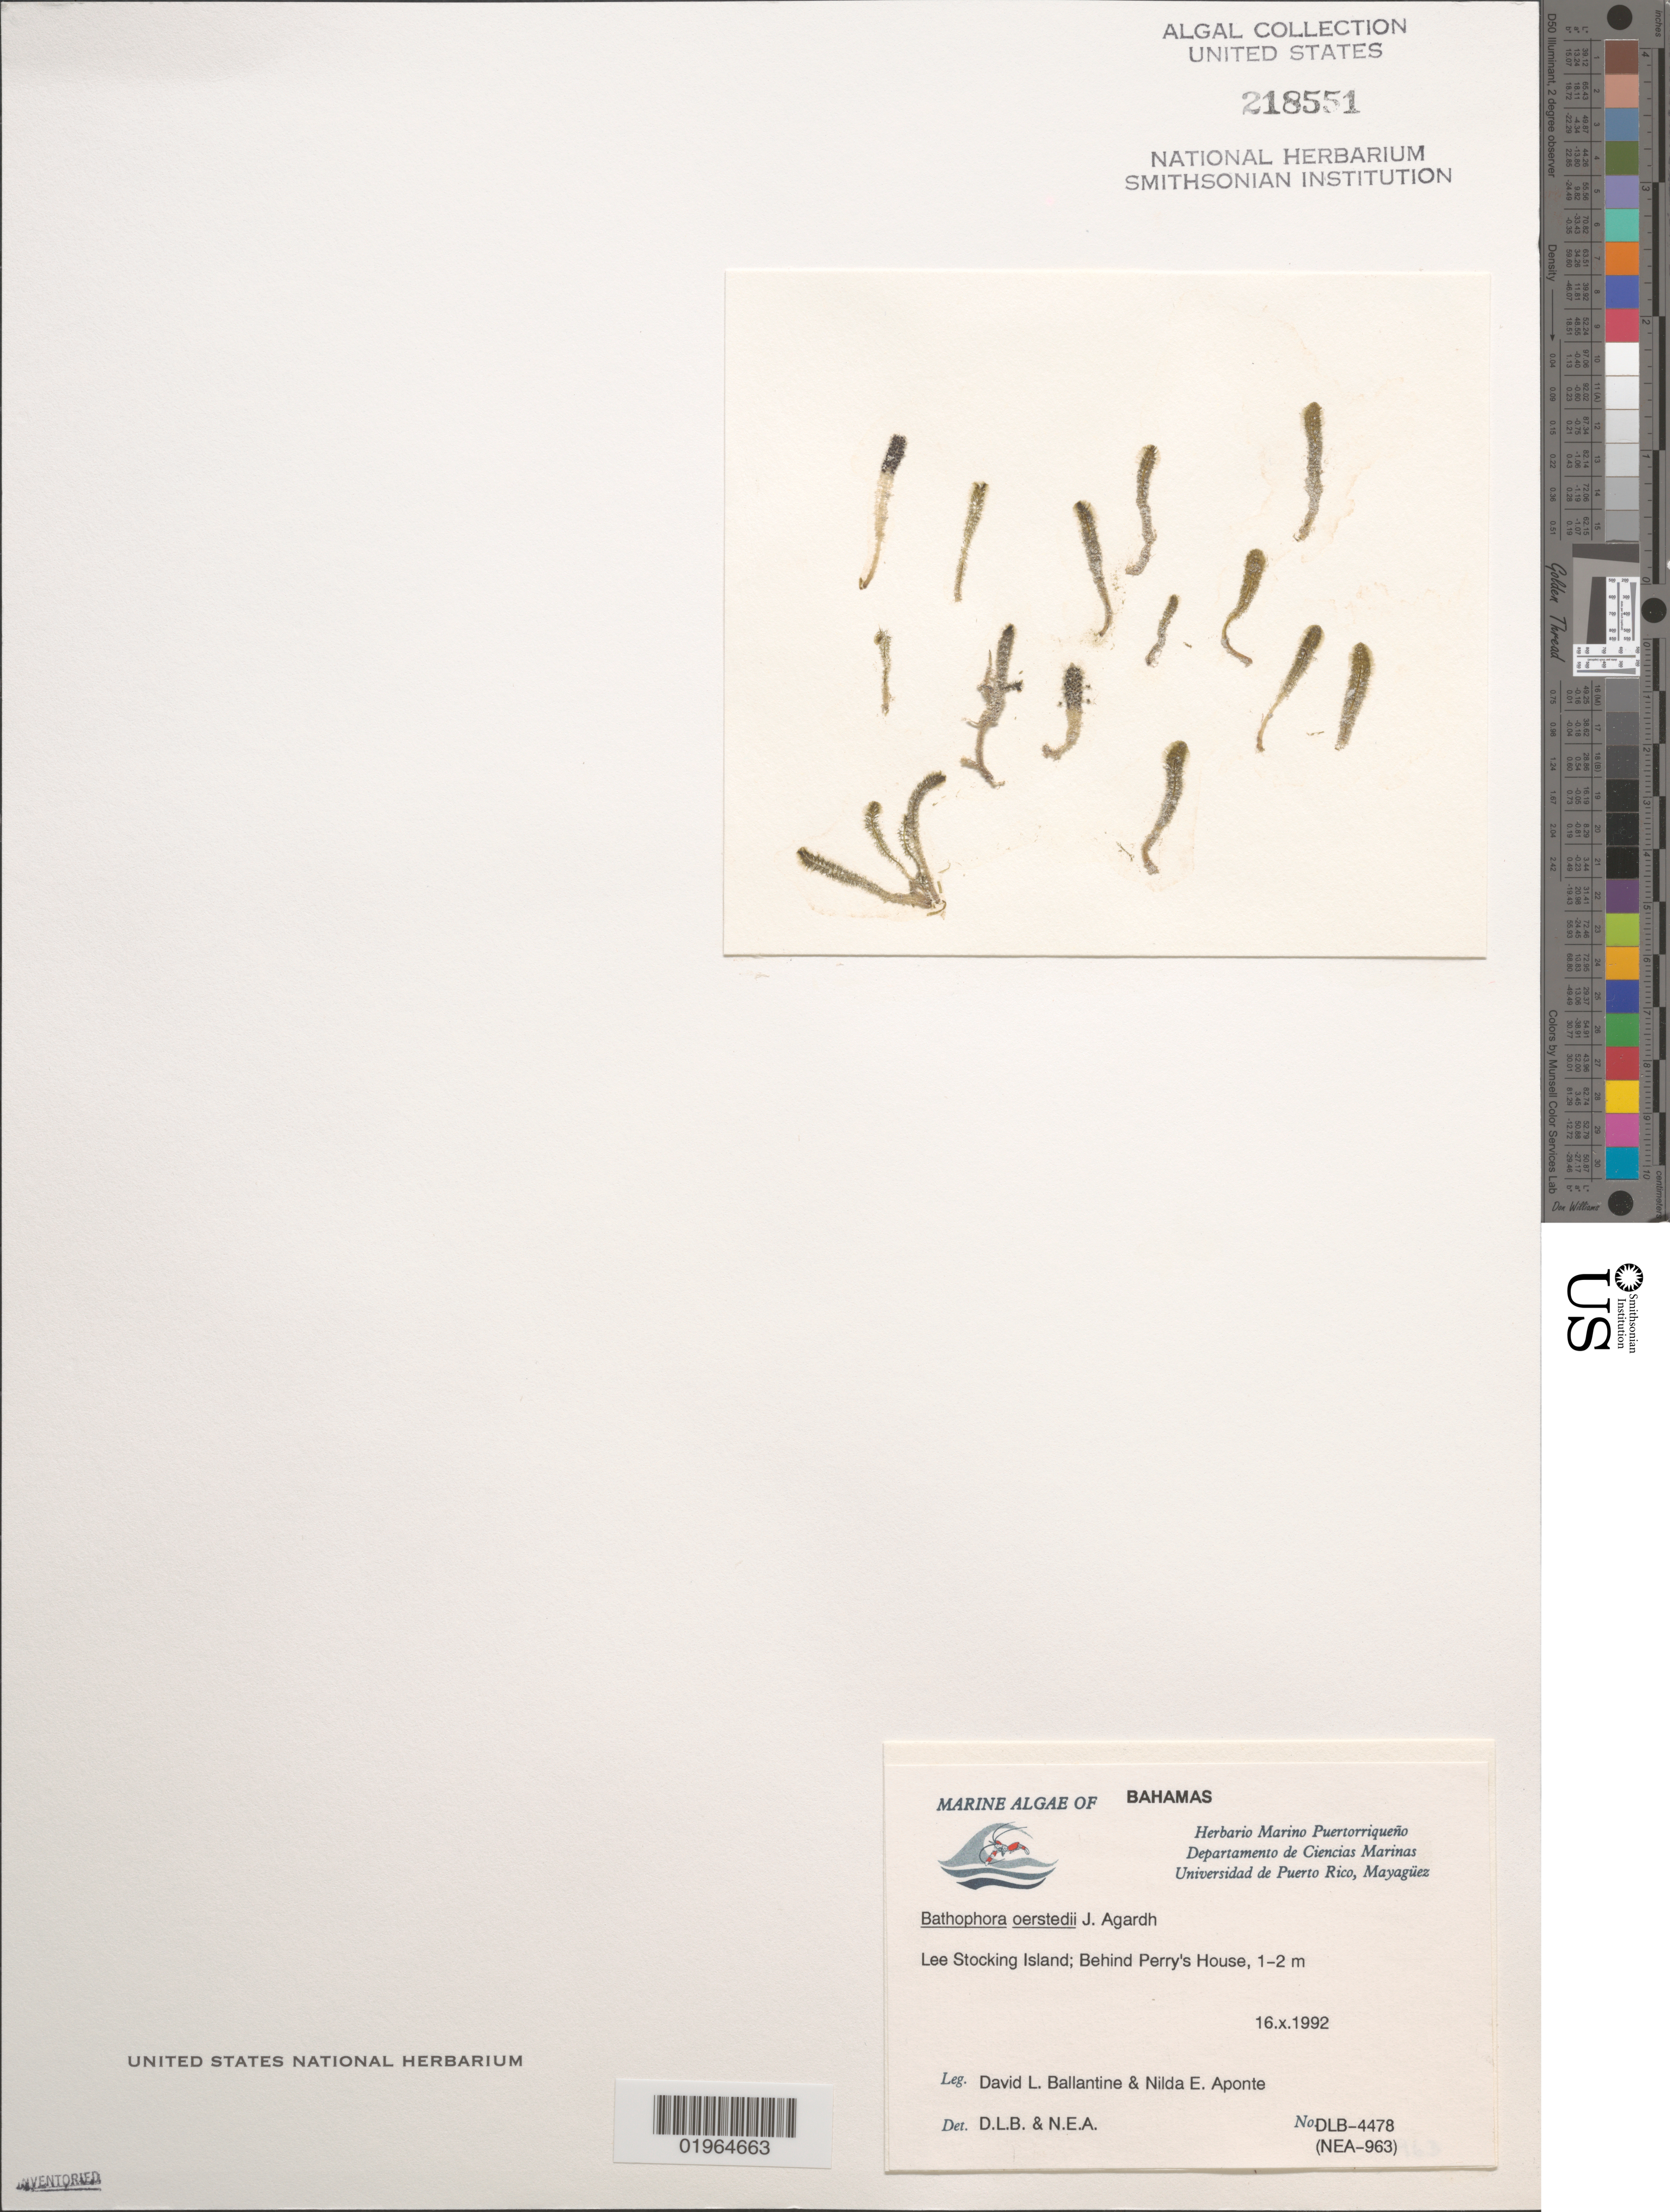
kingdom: Plantae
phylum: Chlorophyta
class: Ulvophyceae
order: Dasycladales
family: Dasycladaceae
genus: Batophora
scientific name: Batophora oerstedii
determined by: Ballantine, D. L.; Aponte, N. E.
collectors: D.L. Ballantine & N. E. Aponte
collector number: DLB 4478, NEA 963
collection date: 1992-10-16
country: Bahamas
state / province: Exuma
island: Lee Stocking Island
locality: Behind Perry's House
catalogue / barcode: US 218551